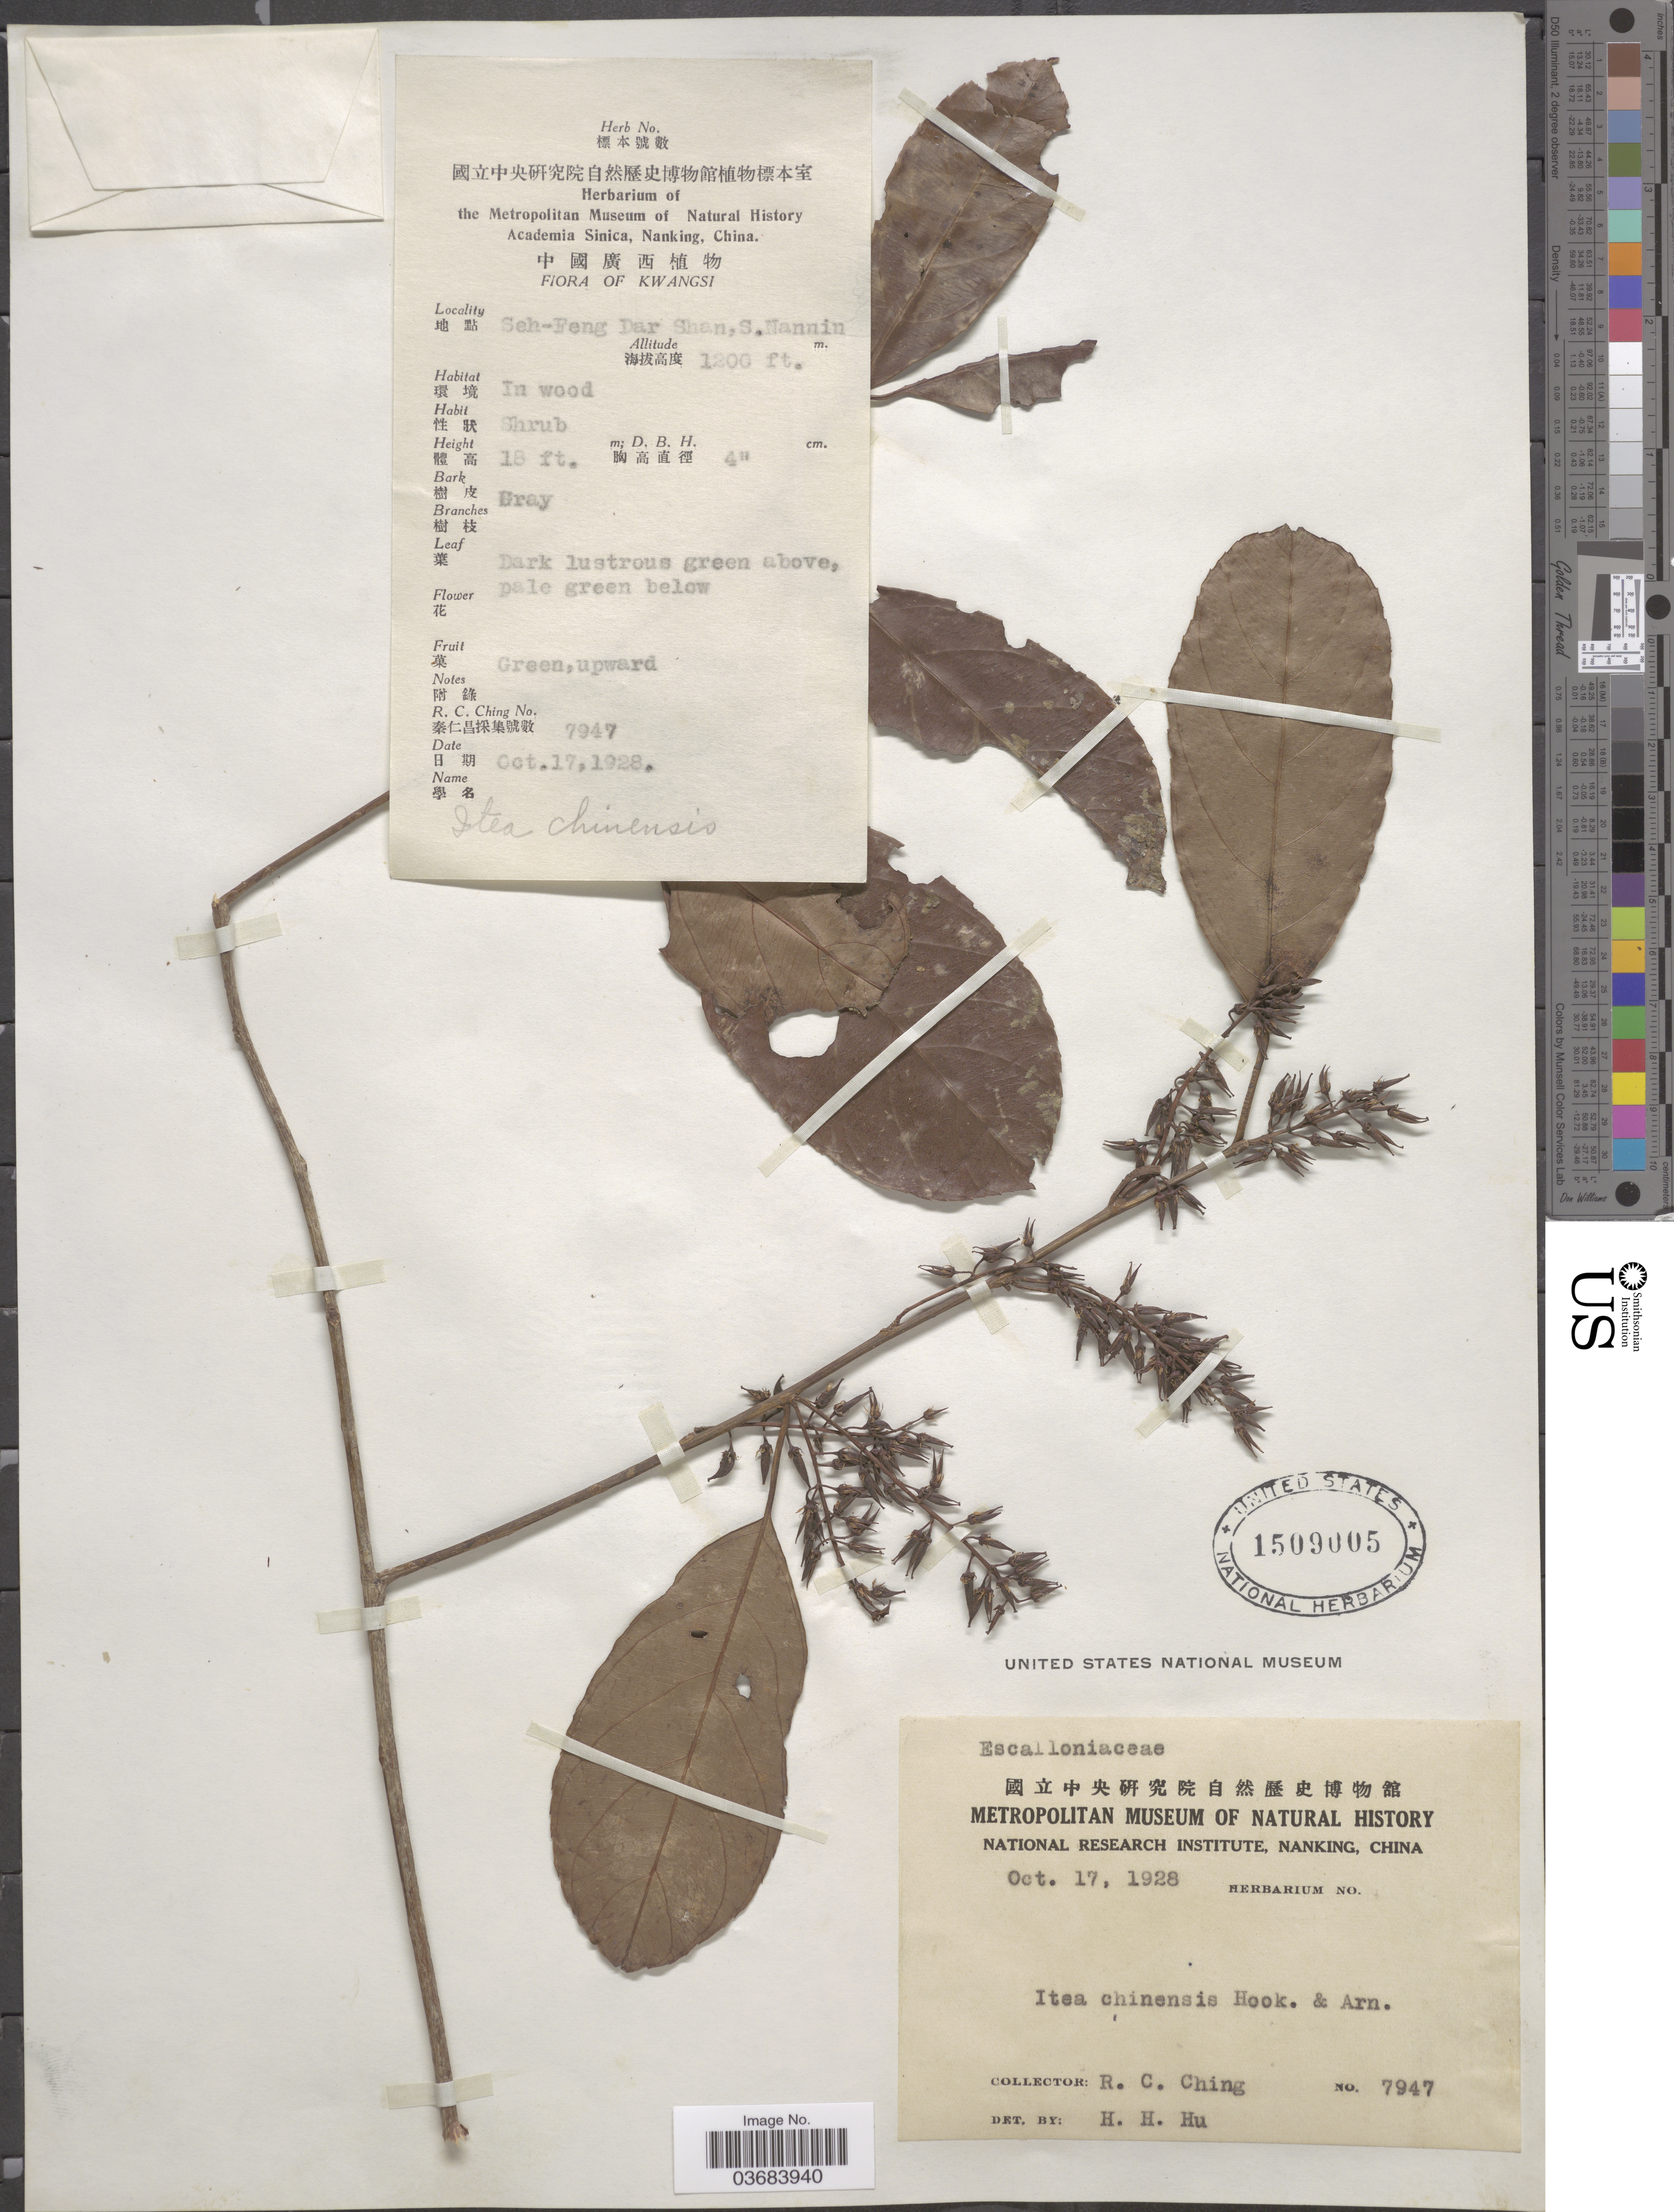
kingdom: Plantae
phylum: Tracheophyta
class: Magnoliopsida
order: Saxifragales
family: Iteaceae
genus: Itea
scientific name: Itea chinensis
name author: W. Hook. & H.J. Arn.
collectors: R. C. Ching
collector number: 7947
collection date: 1928-10-17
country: China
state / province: Guangxi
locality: Kwangsi. Seh-Feng Dar Shan, S. Nannin.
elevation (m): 366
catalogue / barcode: US 1509005